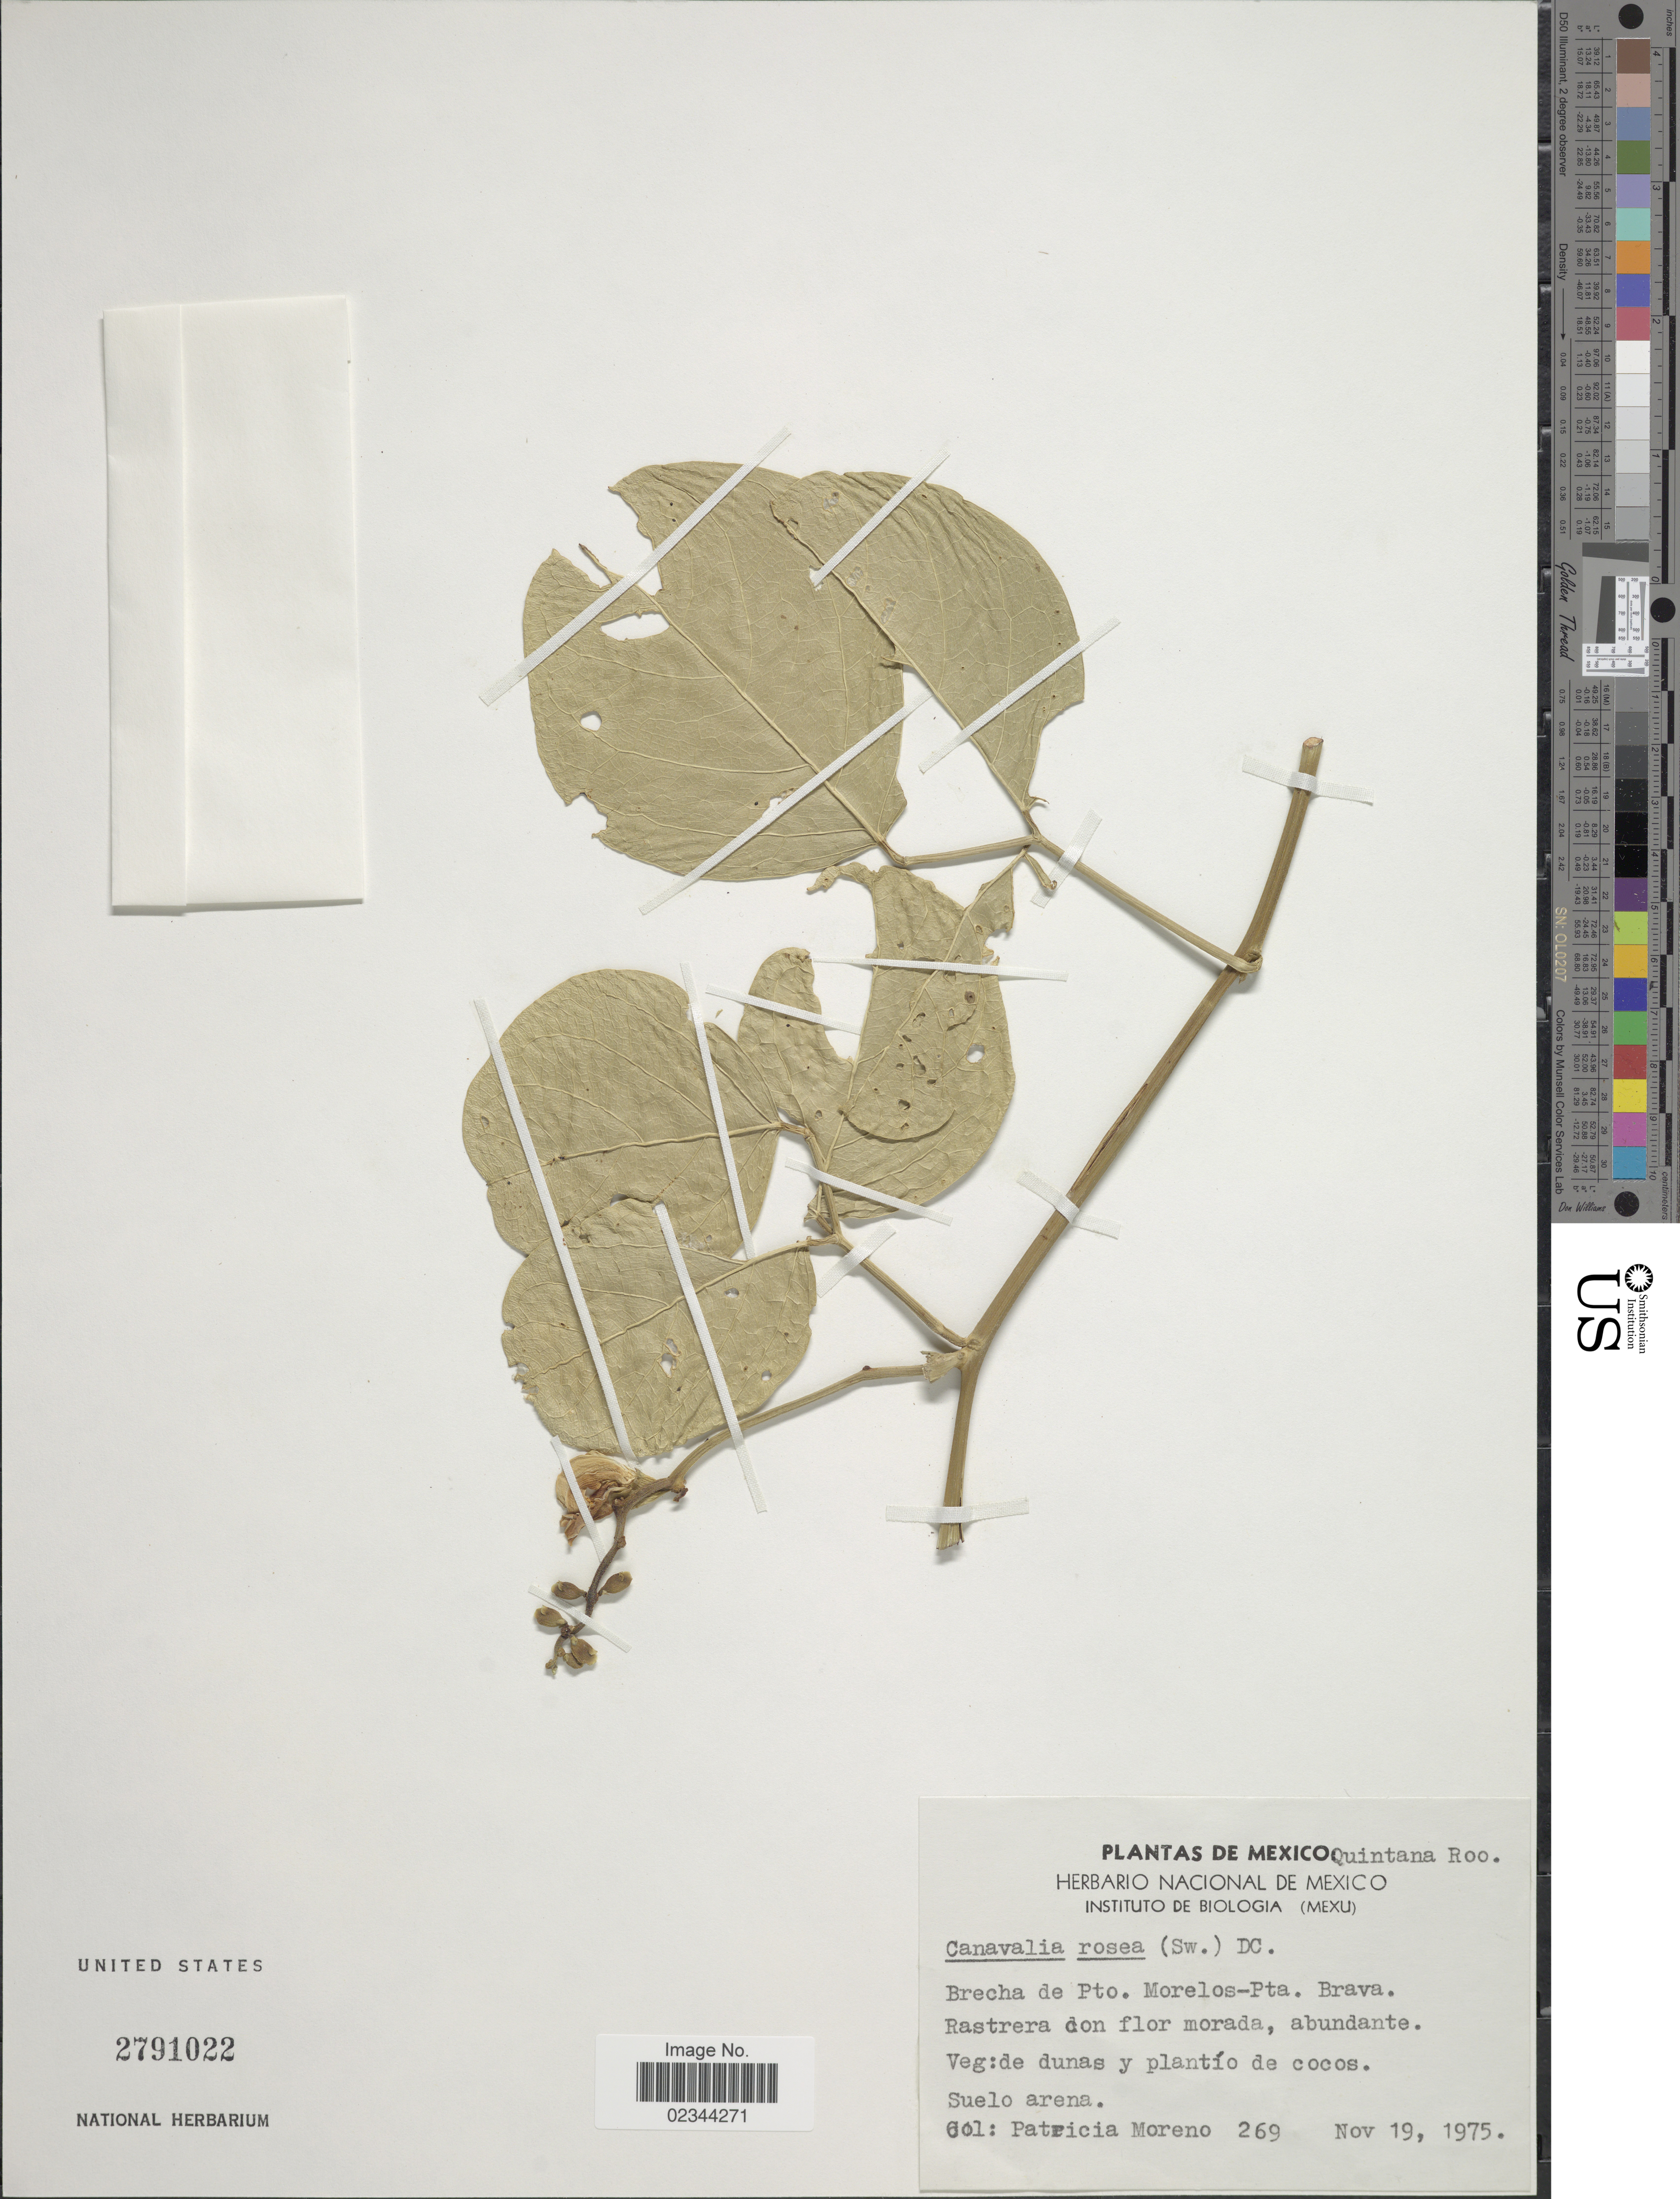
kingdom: Plantae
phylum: Tracheophyta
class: Magnoliopsida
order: Fabales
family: Fabaceae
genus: Canavalia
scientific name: Canavalia rosea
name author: (Sw.) DC.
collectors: P. Moreno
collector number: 269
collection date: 1975-11-19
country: Mexico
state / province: Quintana Roo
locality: Brecha de Pto. Morelos-Pta. Brava.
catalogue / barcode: US 2791022